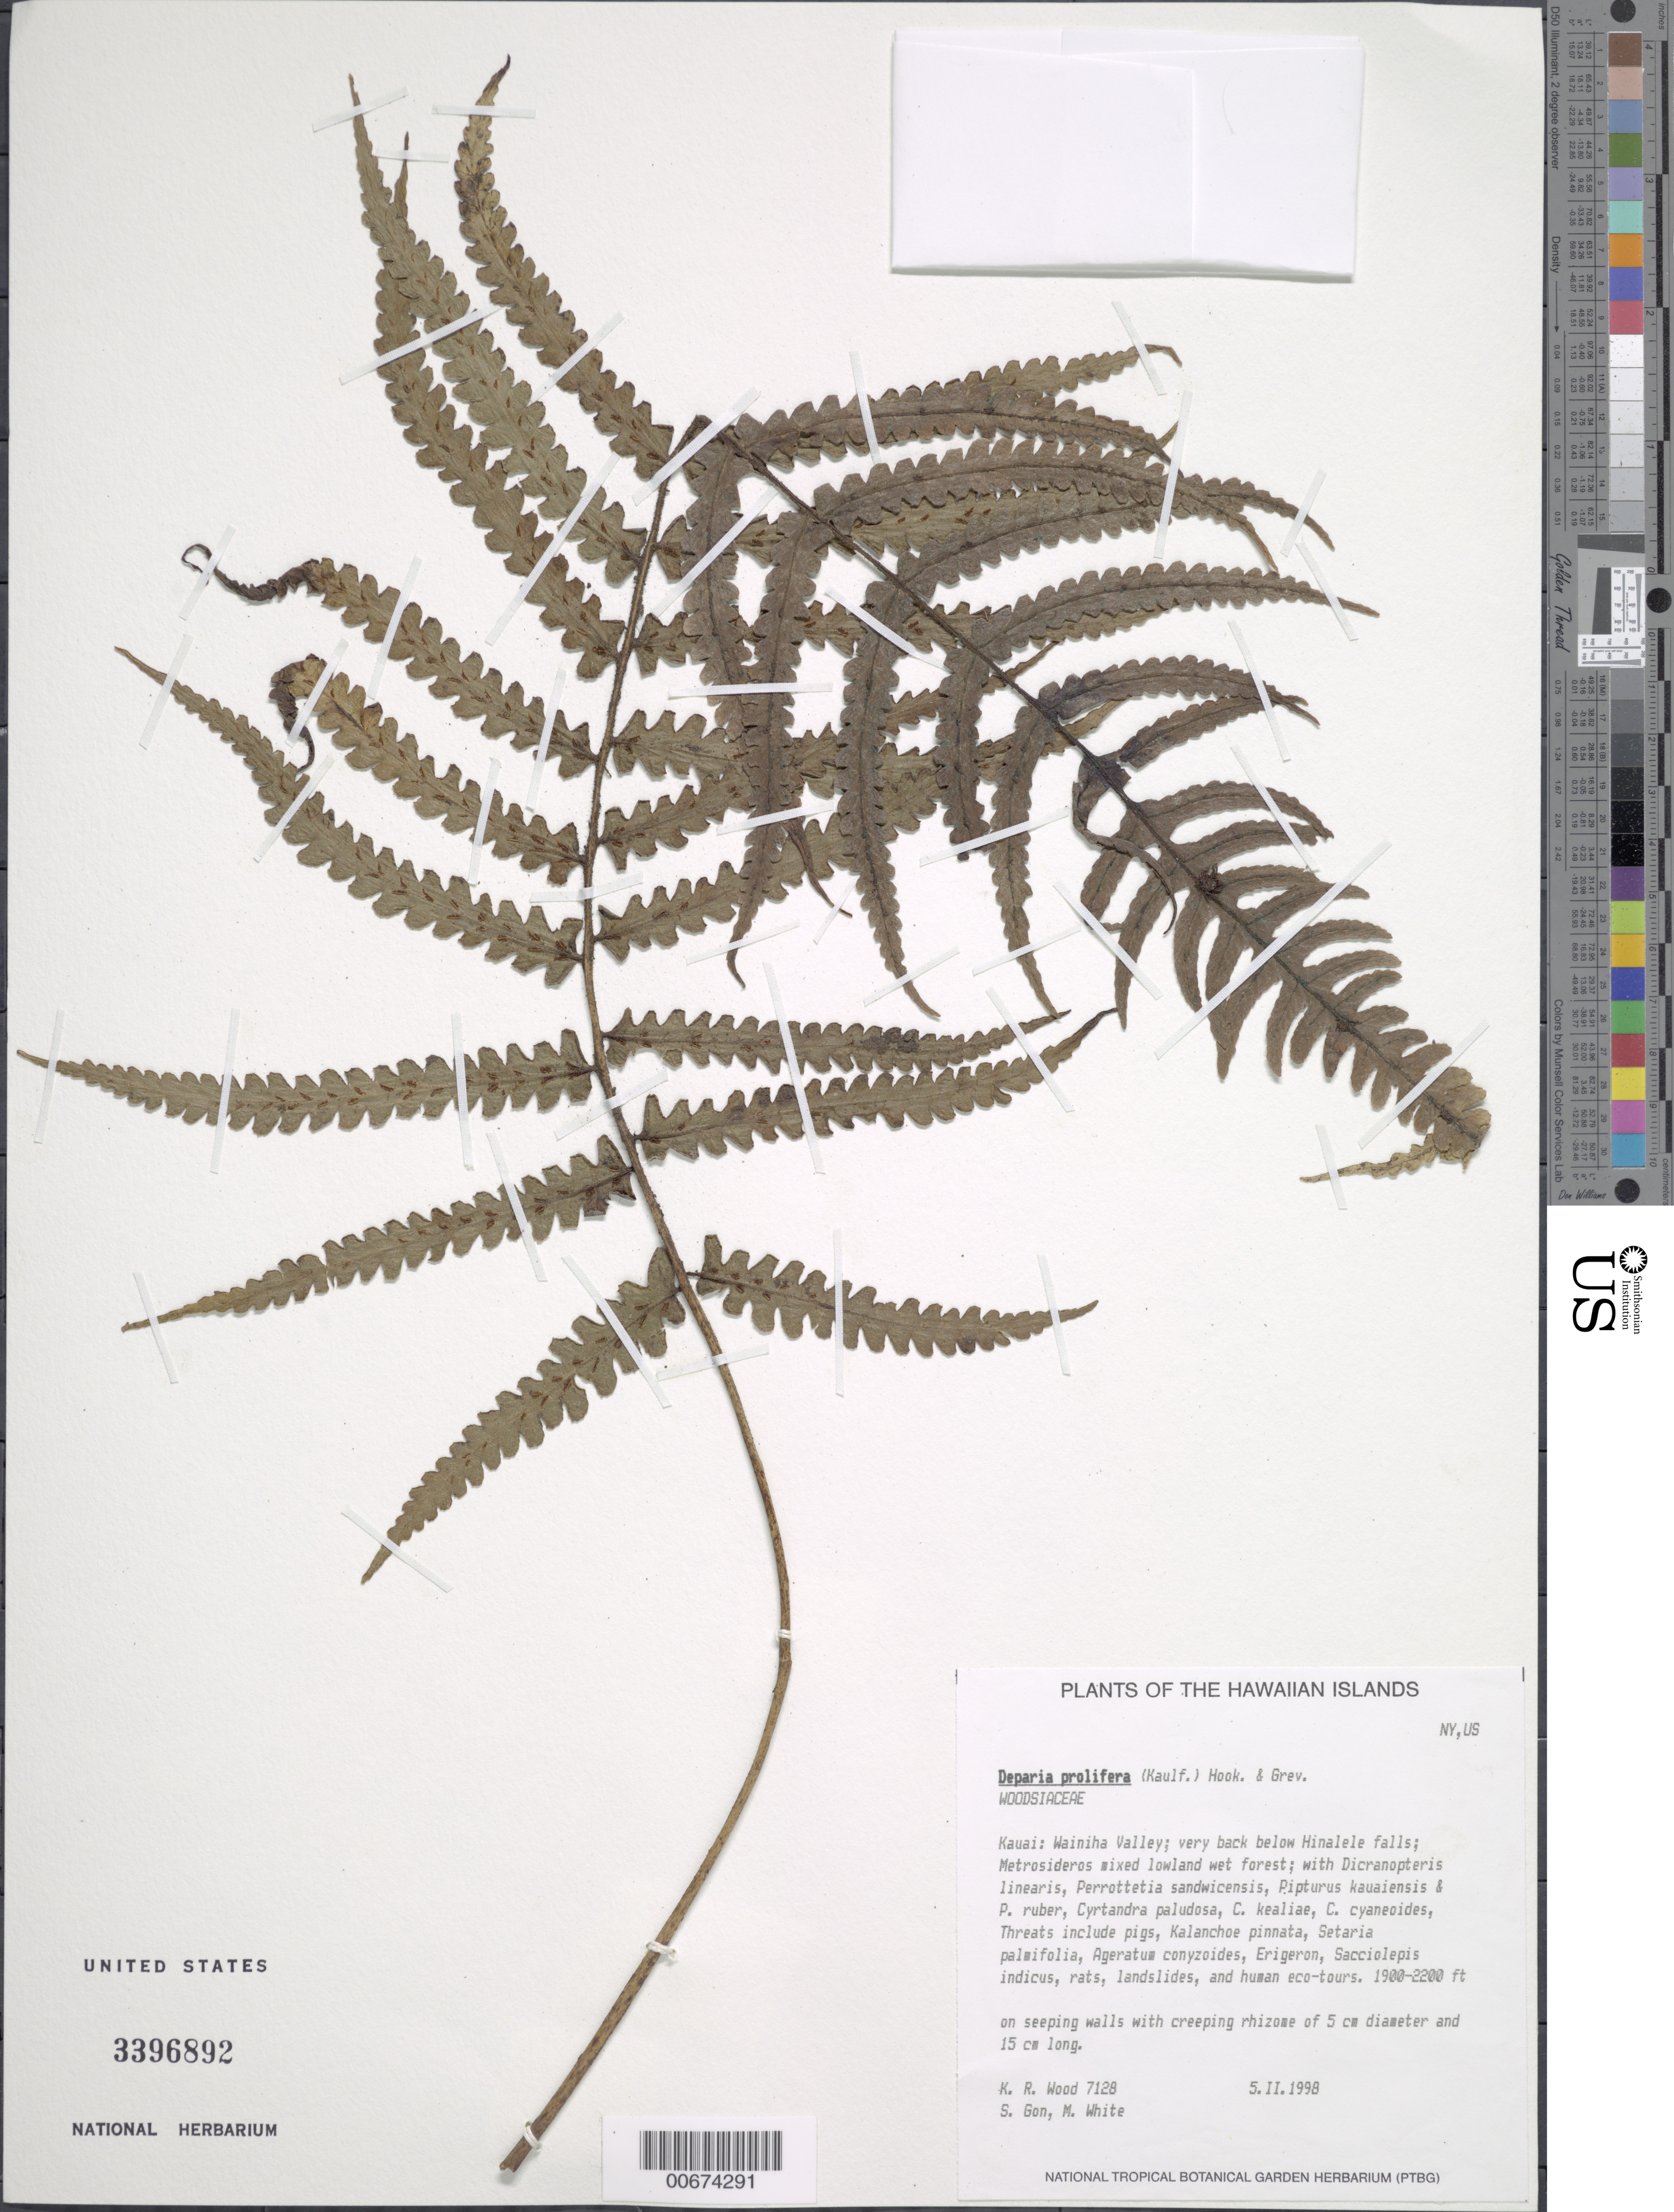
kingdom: Plantae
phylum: Tracheophyta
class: Polypodiopsida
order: Polypodiales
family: Athyriaceae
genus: Deparia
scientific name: Deparia prolifera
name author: (Kaulf.) Hook. & Grev.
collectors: K. R. Wood, S. Gon & M. White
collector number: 7128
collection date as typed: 5 Feb 1998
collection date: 1998-02-05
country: United States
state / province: Hawaii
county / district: Kauai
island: Kaua'i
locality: Wainiha Valley; very back below Hinalele falls.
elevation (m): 579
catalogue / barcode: US 3396892